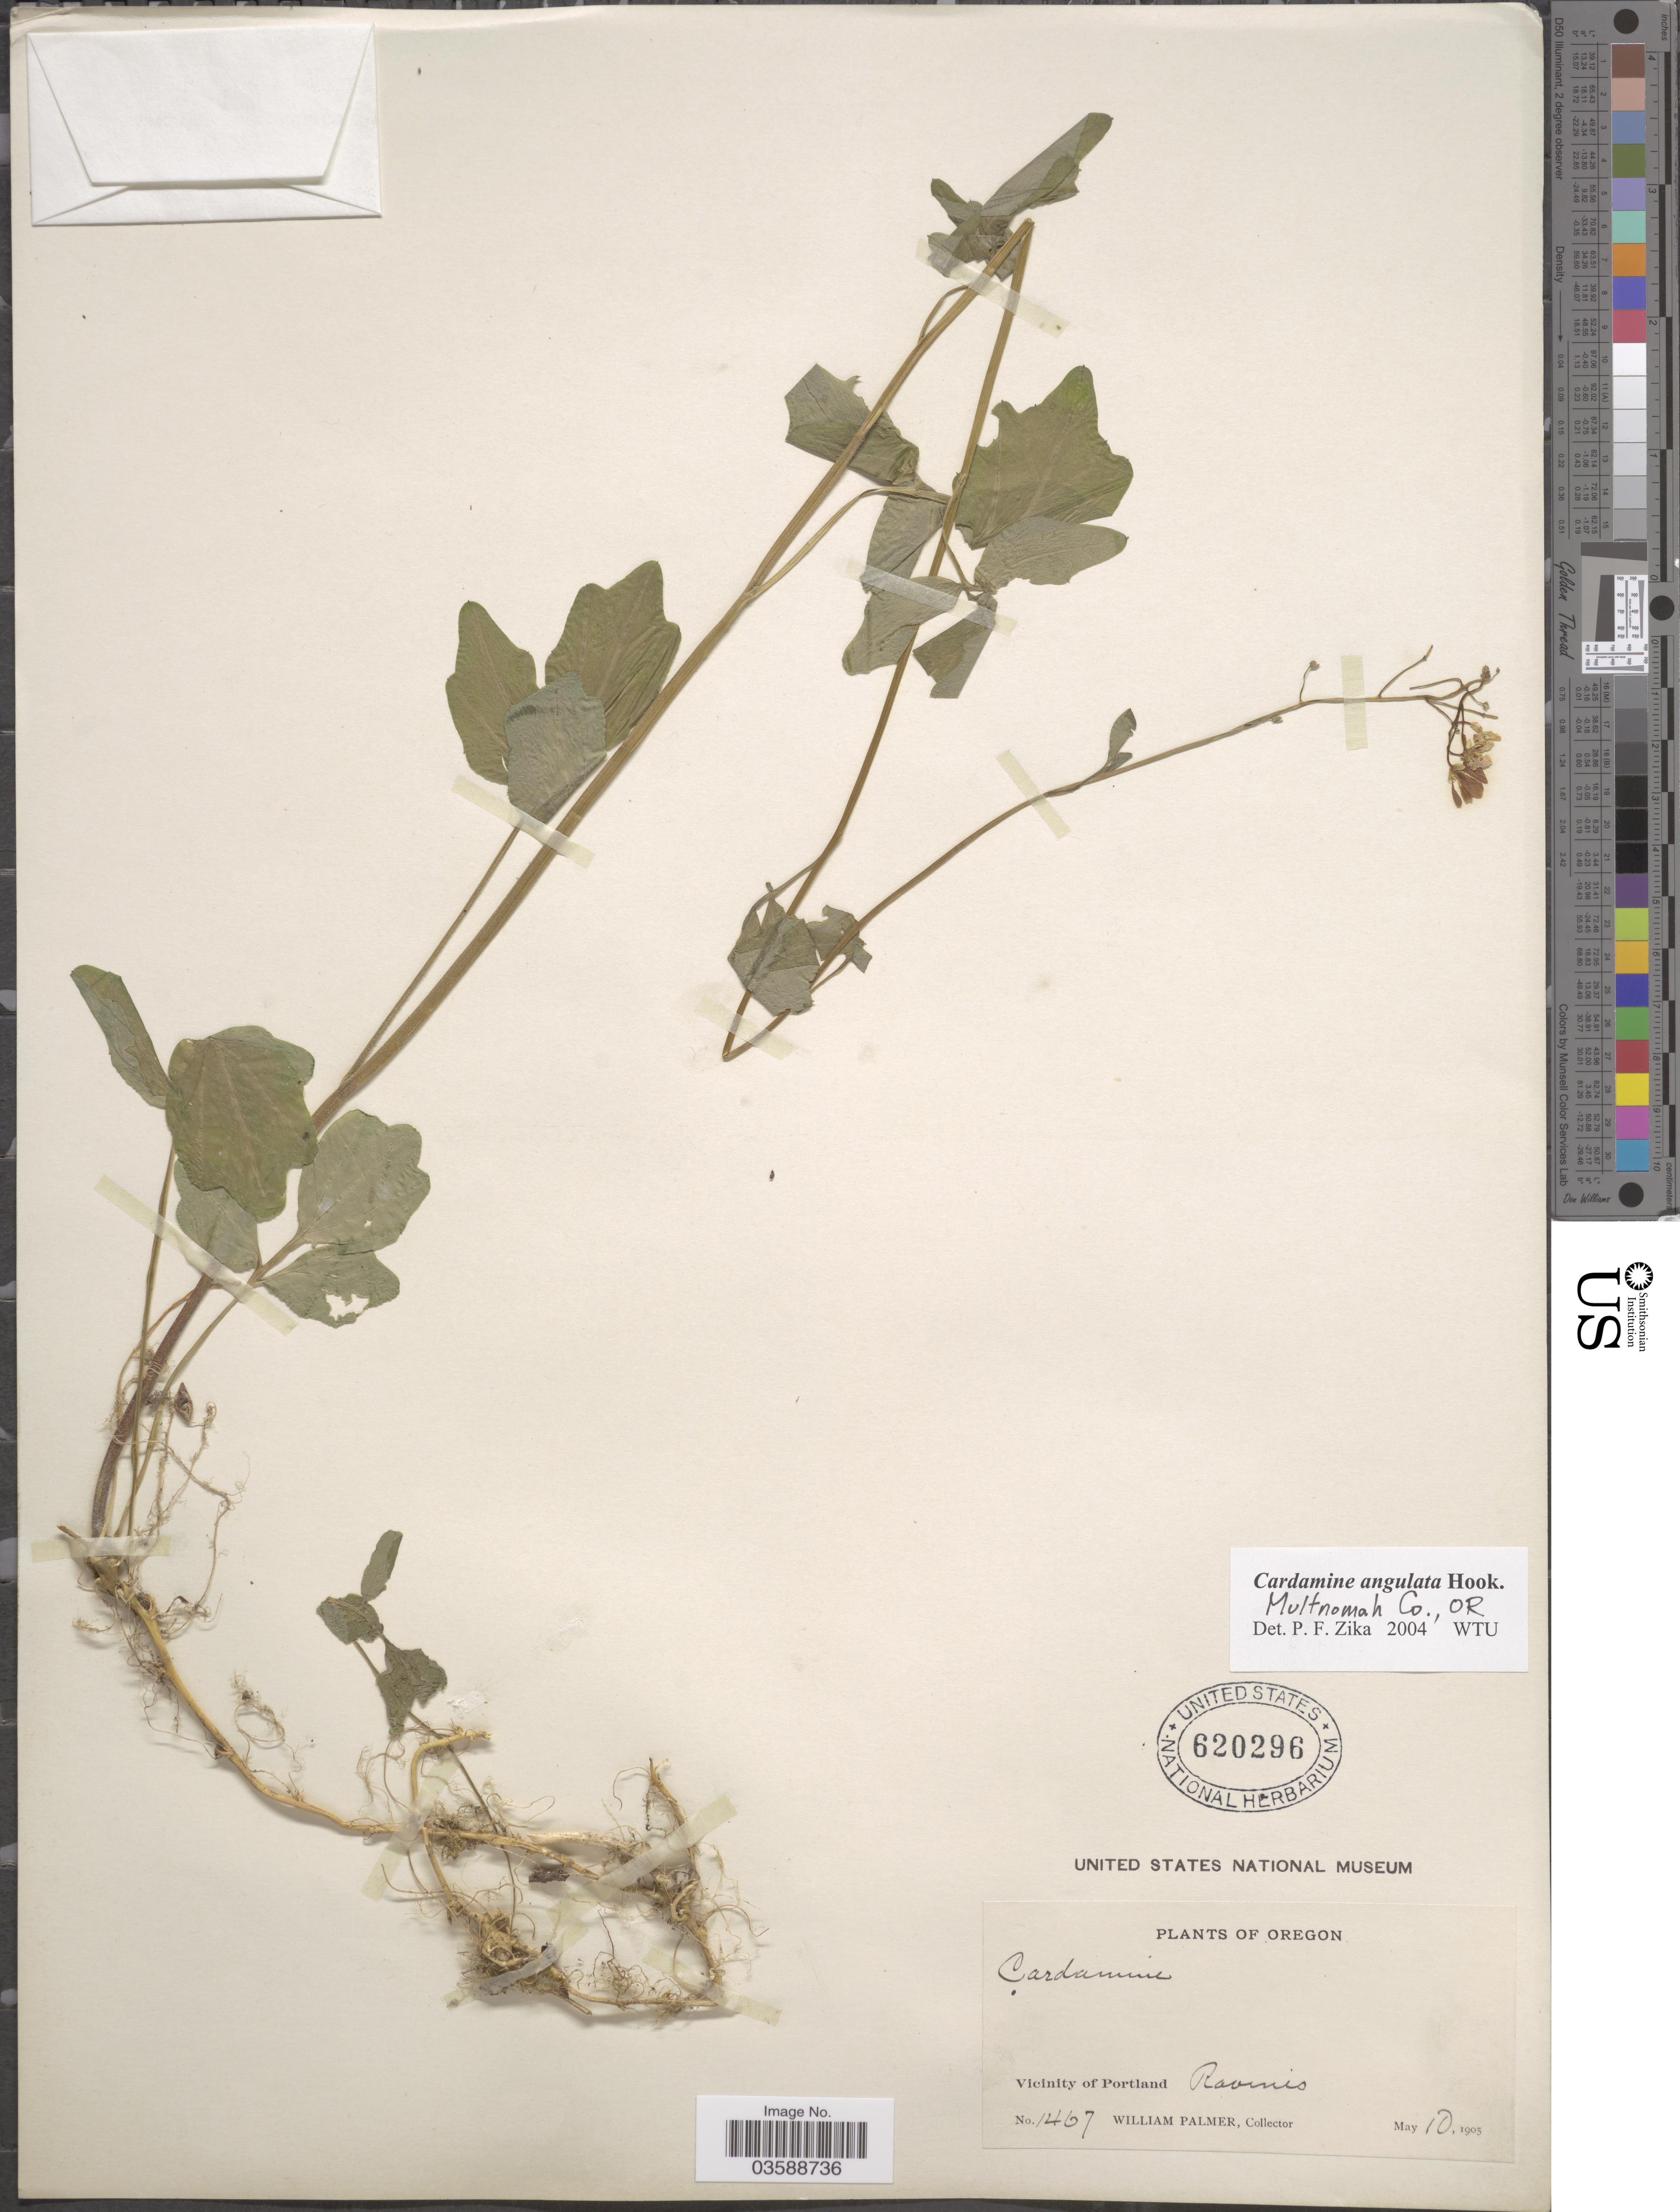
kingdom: Plantae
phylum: Tracheophyta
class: Magnoliopsida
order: Brassicales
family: Brassicaceae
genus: Cardamine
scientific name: Cardamine angulata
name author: Hook.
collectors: W. Palmer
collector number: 1467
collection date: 1905-05-10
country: United States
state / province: Oregon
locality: Vicinity of Portland.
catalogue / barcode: US 620296